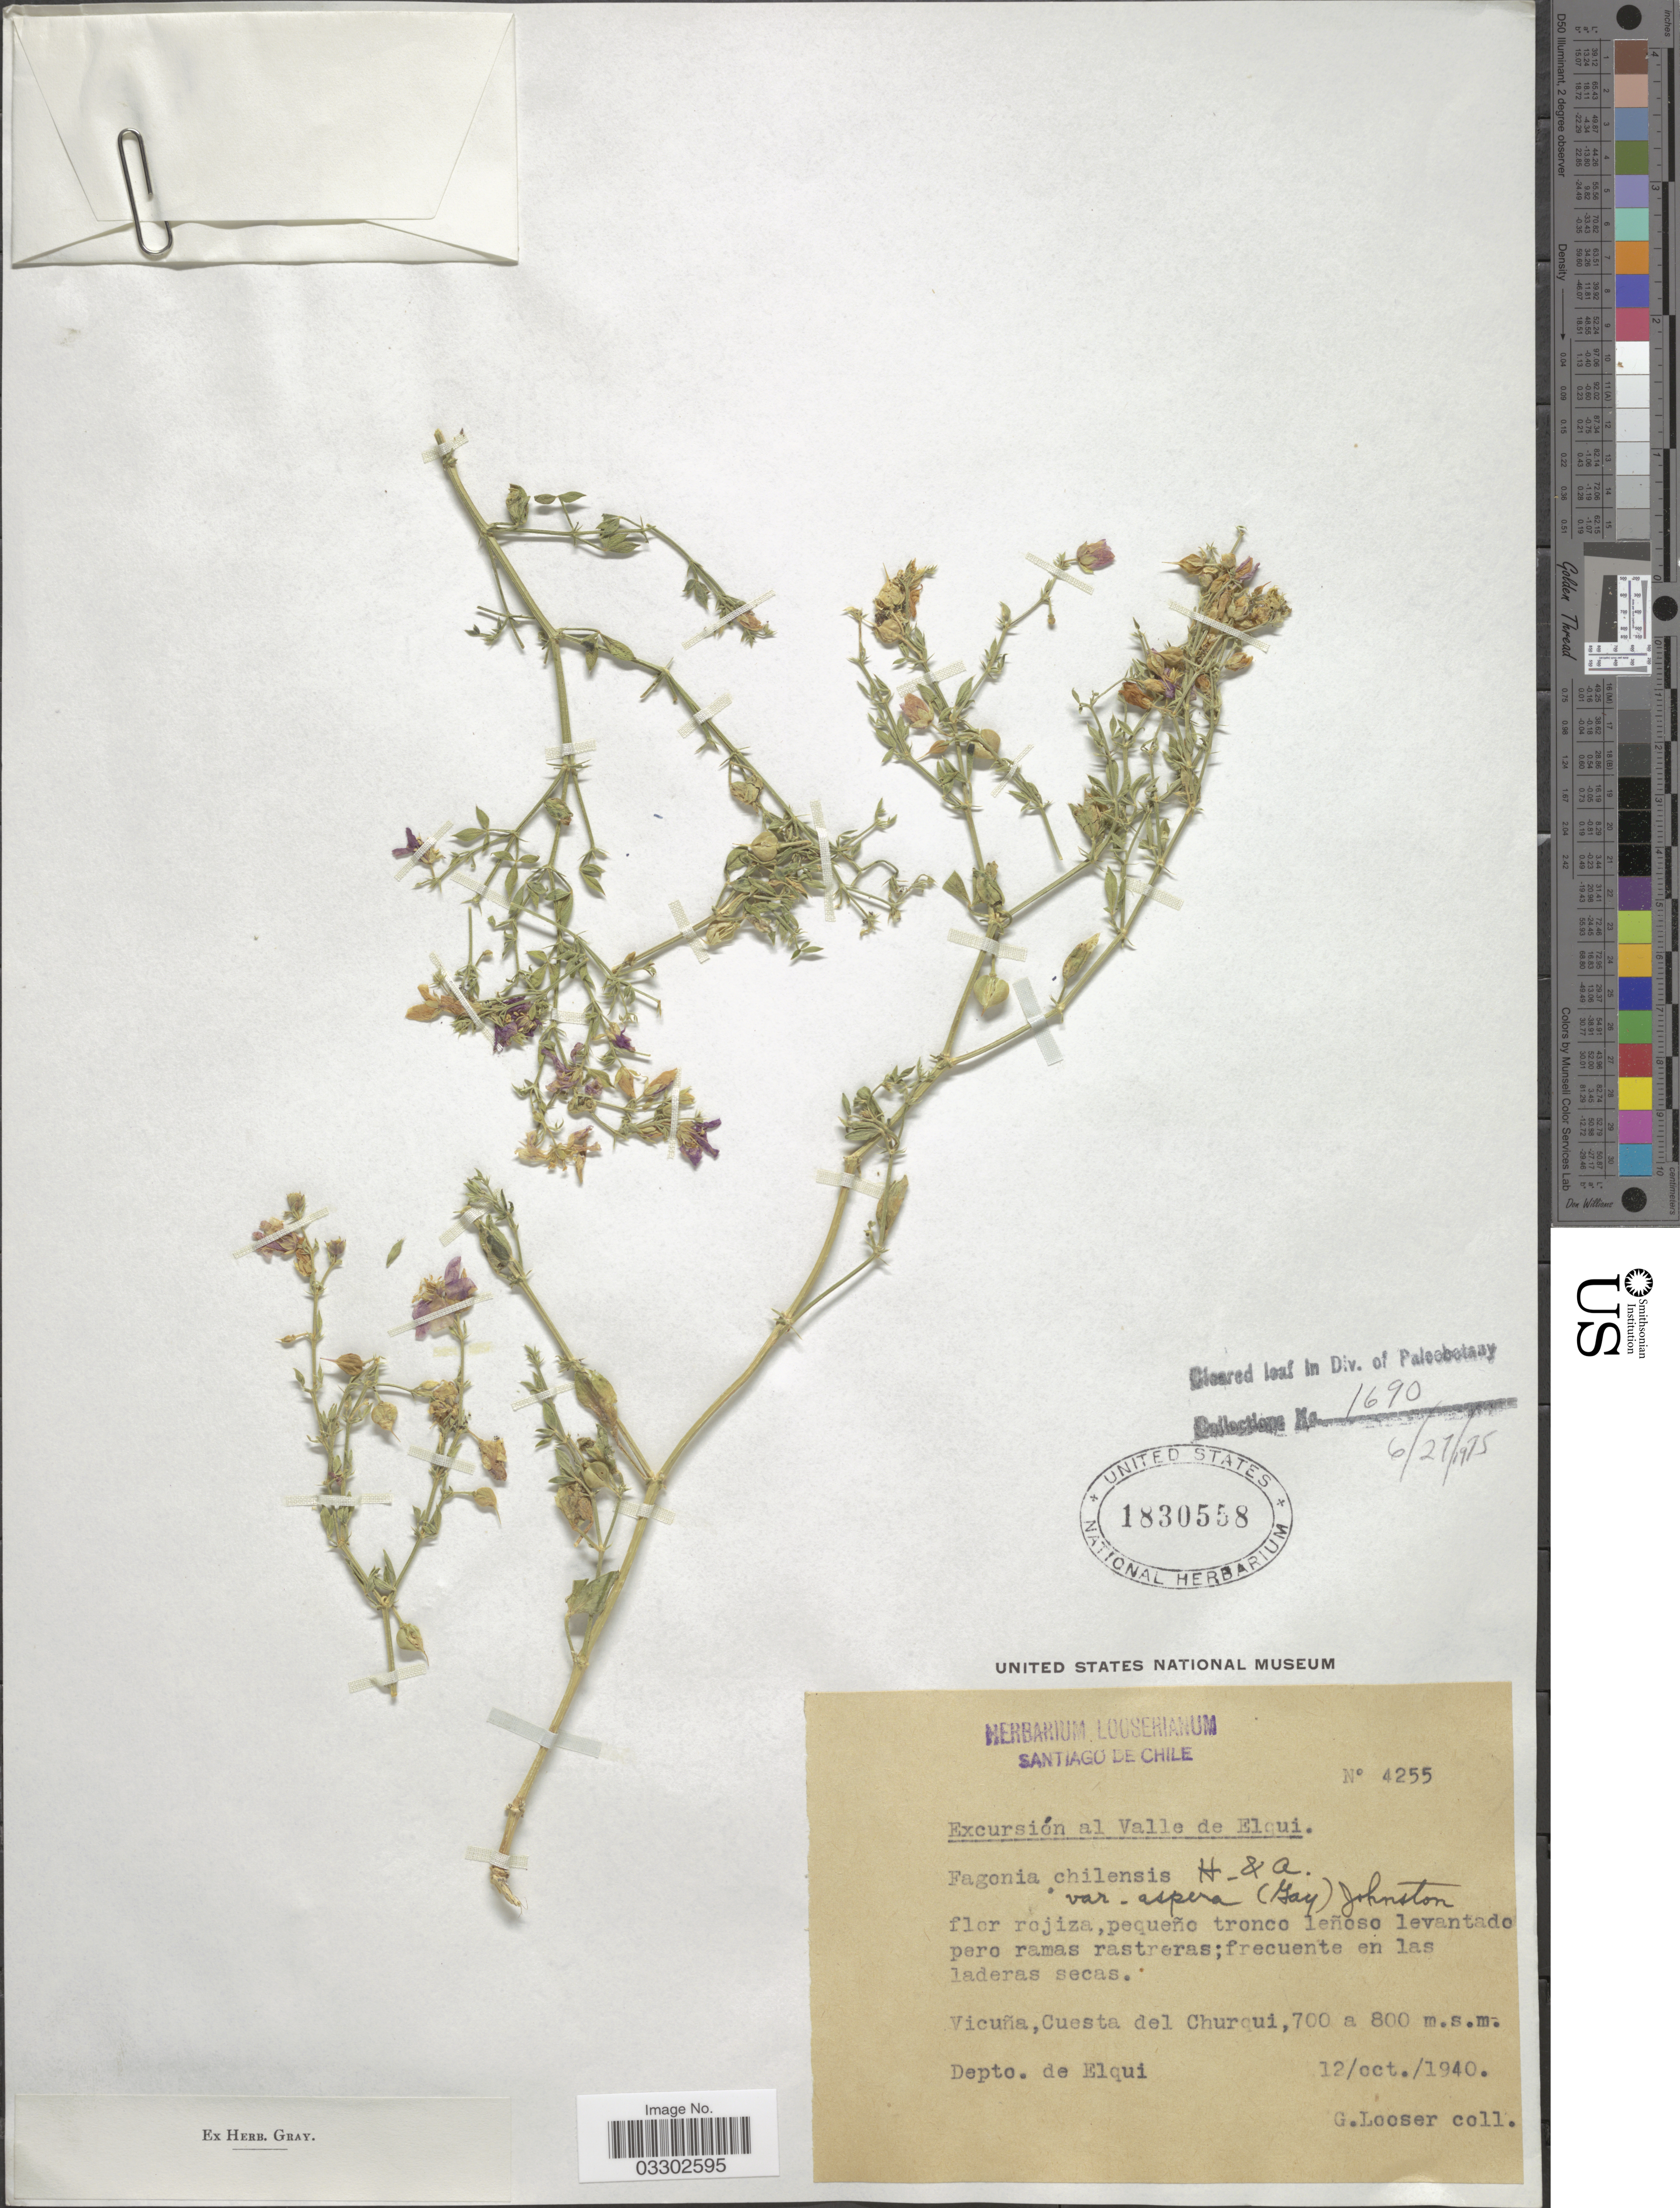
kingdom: Plantae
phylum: Tracheophyta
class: Magnoliopsida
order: Zygophyllales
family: Zygophyllaceae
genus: Fagonia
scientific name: Fagonia chilensis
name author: Hook. & Arn.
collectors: G. Looser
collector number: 4255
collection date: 1940-10-12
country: Chile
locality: Valle de Elqui. Vicuña, Cuesta del Churqui. Depto. de Elqui.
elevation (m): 700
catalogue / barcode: US 1830558